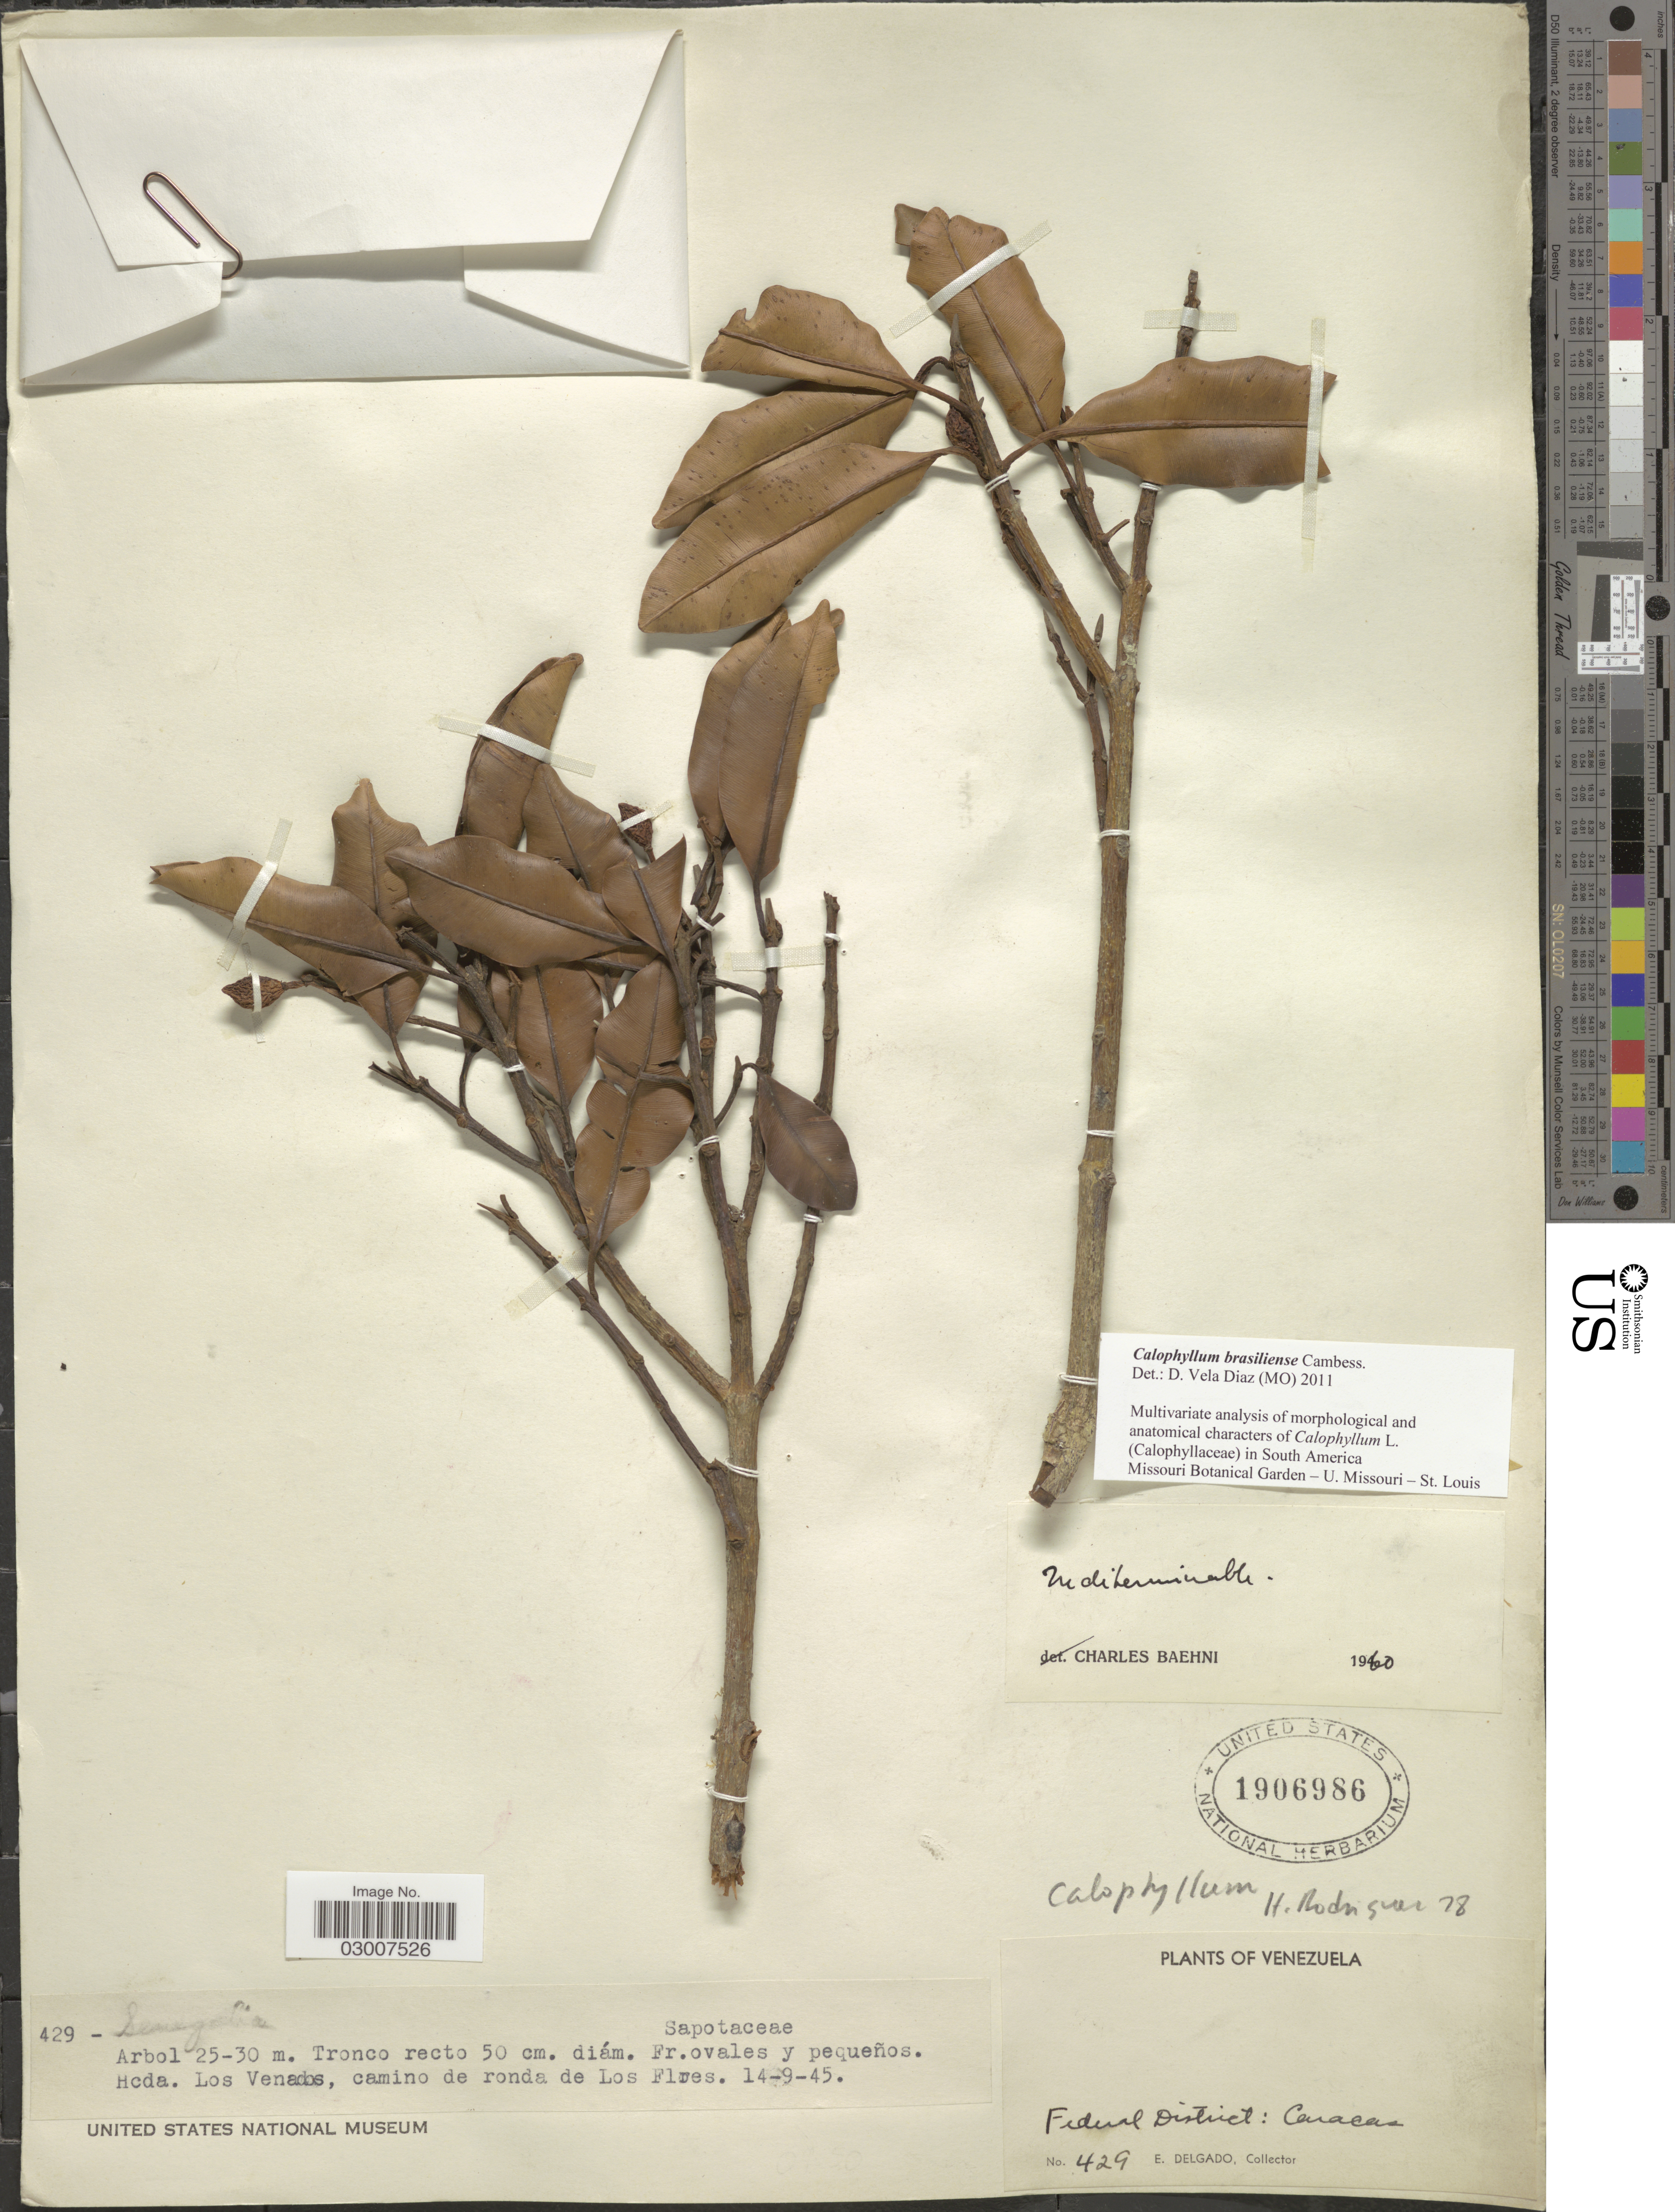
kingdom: Plantae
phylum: Tracheophyta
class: Magnoliopsida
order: Malpighiales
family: Calophyllaceae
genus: Calophyllum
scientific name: Calophyllum brasiliense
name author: Cambess.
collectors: E. Delgado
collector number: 429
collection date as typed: Transcribed d/m/y: 14/9/45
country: Venezuela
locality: Hcda. Los Venados, camino de ronda de Los Flores. Federal District: Caracas.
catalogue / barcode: US 1906986